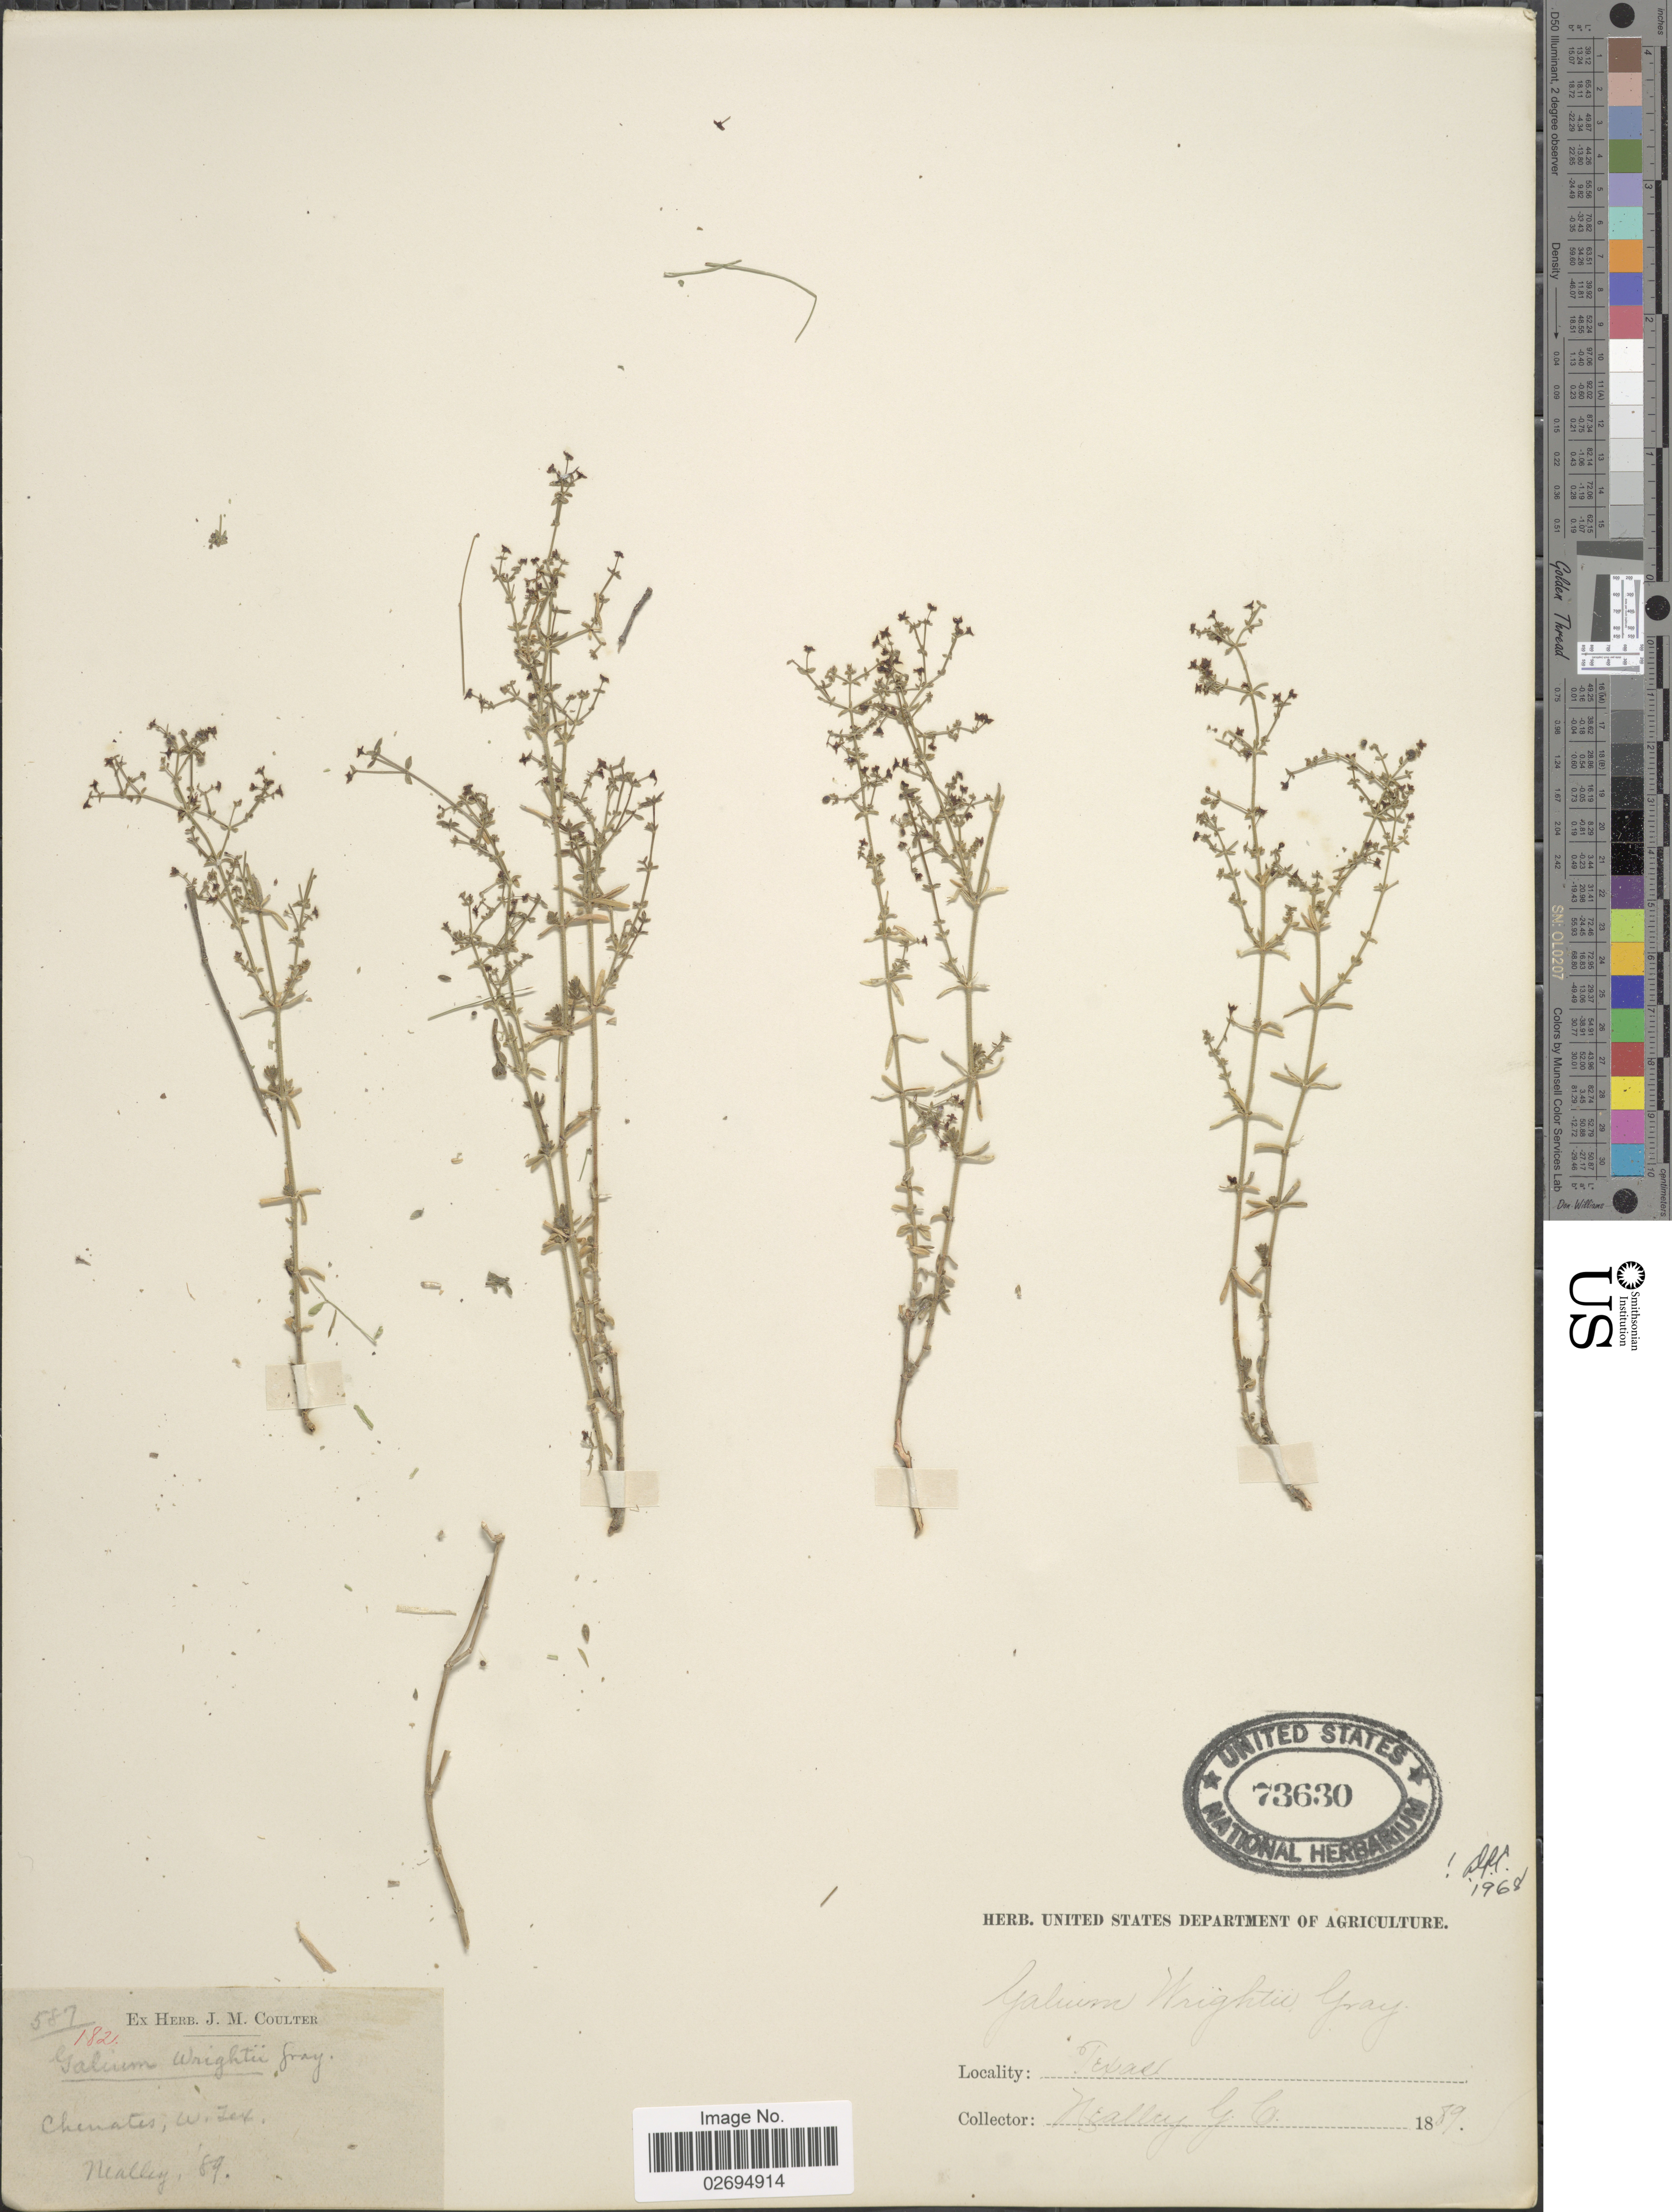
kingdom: Plantae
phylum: Tracheophyta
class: Magnoliopsida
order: Gentianales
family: Rubiaceae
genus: Galium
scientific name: Galium wrightii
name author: A. Gray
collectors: G. C. Nealley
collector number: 587/182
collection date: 1889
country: United States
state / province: Texas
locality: Chenates, W. Tex.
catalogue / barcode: US 73630